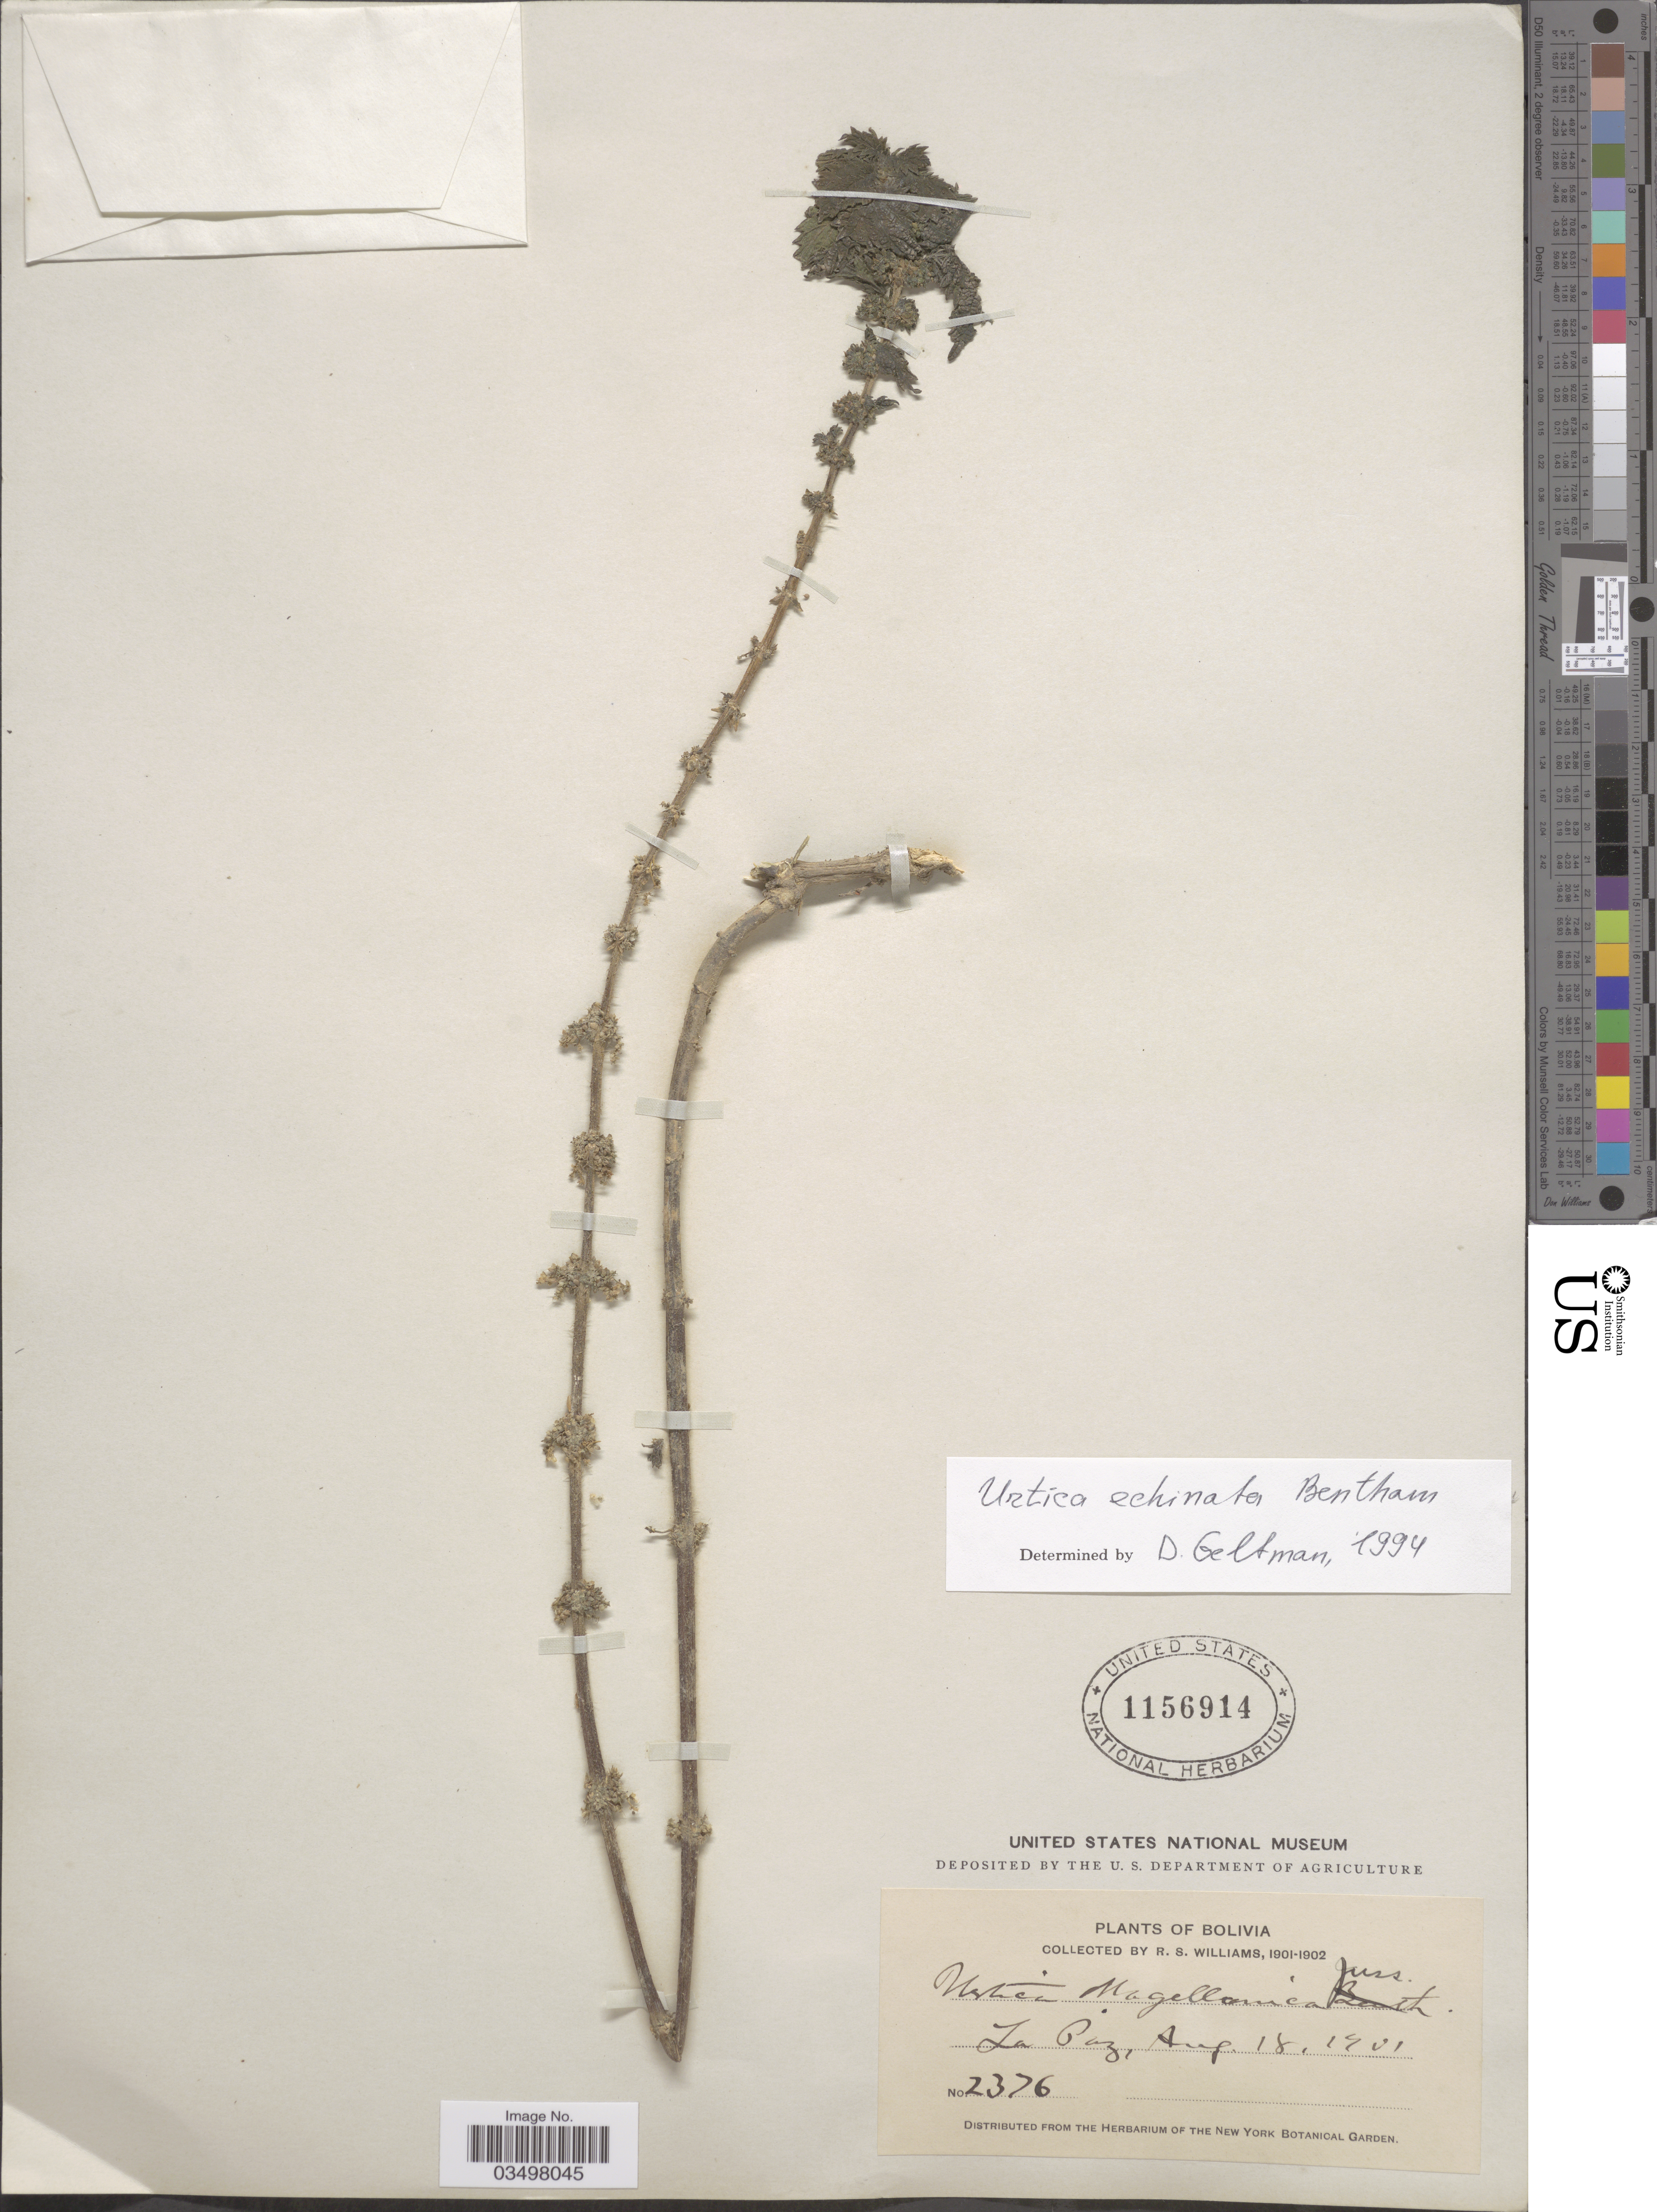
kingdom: Plantae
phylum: Tracheophyta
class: Magnoliopsida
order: Rosales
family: Urticaceae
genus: Urtica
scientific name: Urtica echinata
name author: Benth.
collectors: R. S. Williams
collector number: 2376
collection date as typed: Aug. 18, 1901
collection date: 1901-08-18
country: Bolivia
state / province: La Paz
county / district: Murillo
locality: La Paz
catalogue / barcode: US 1156914